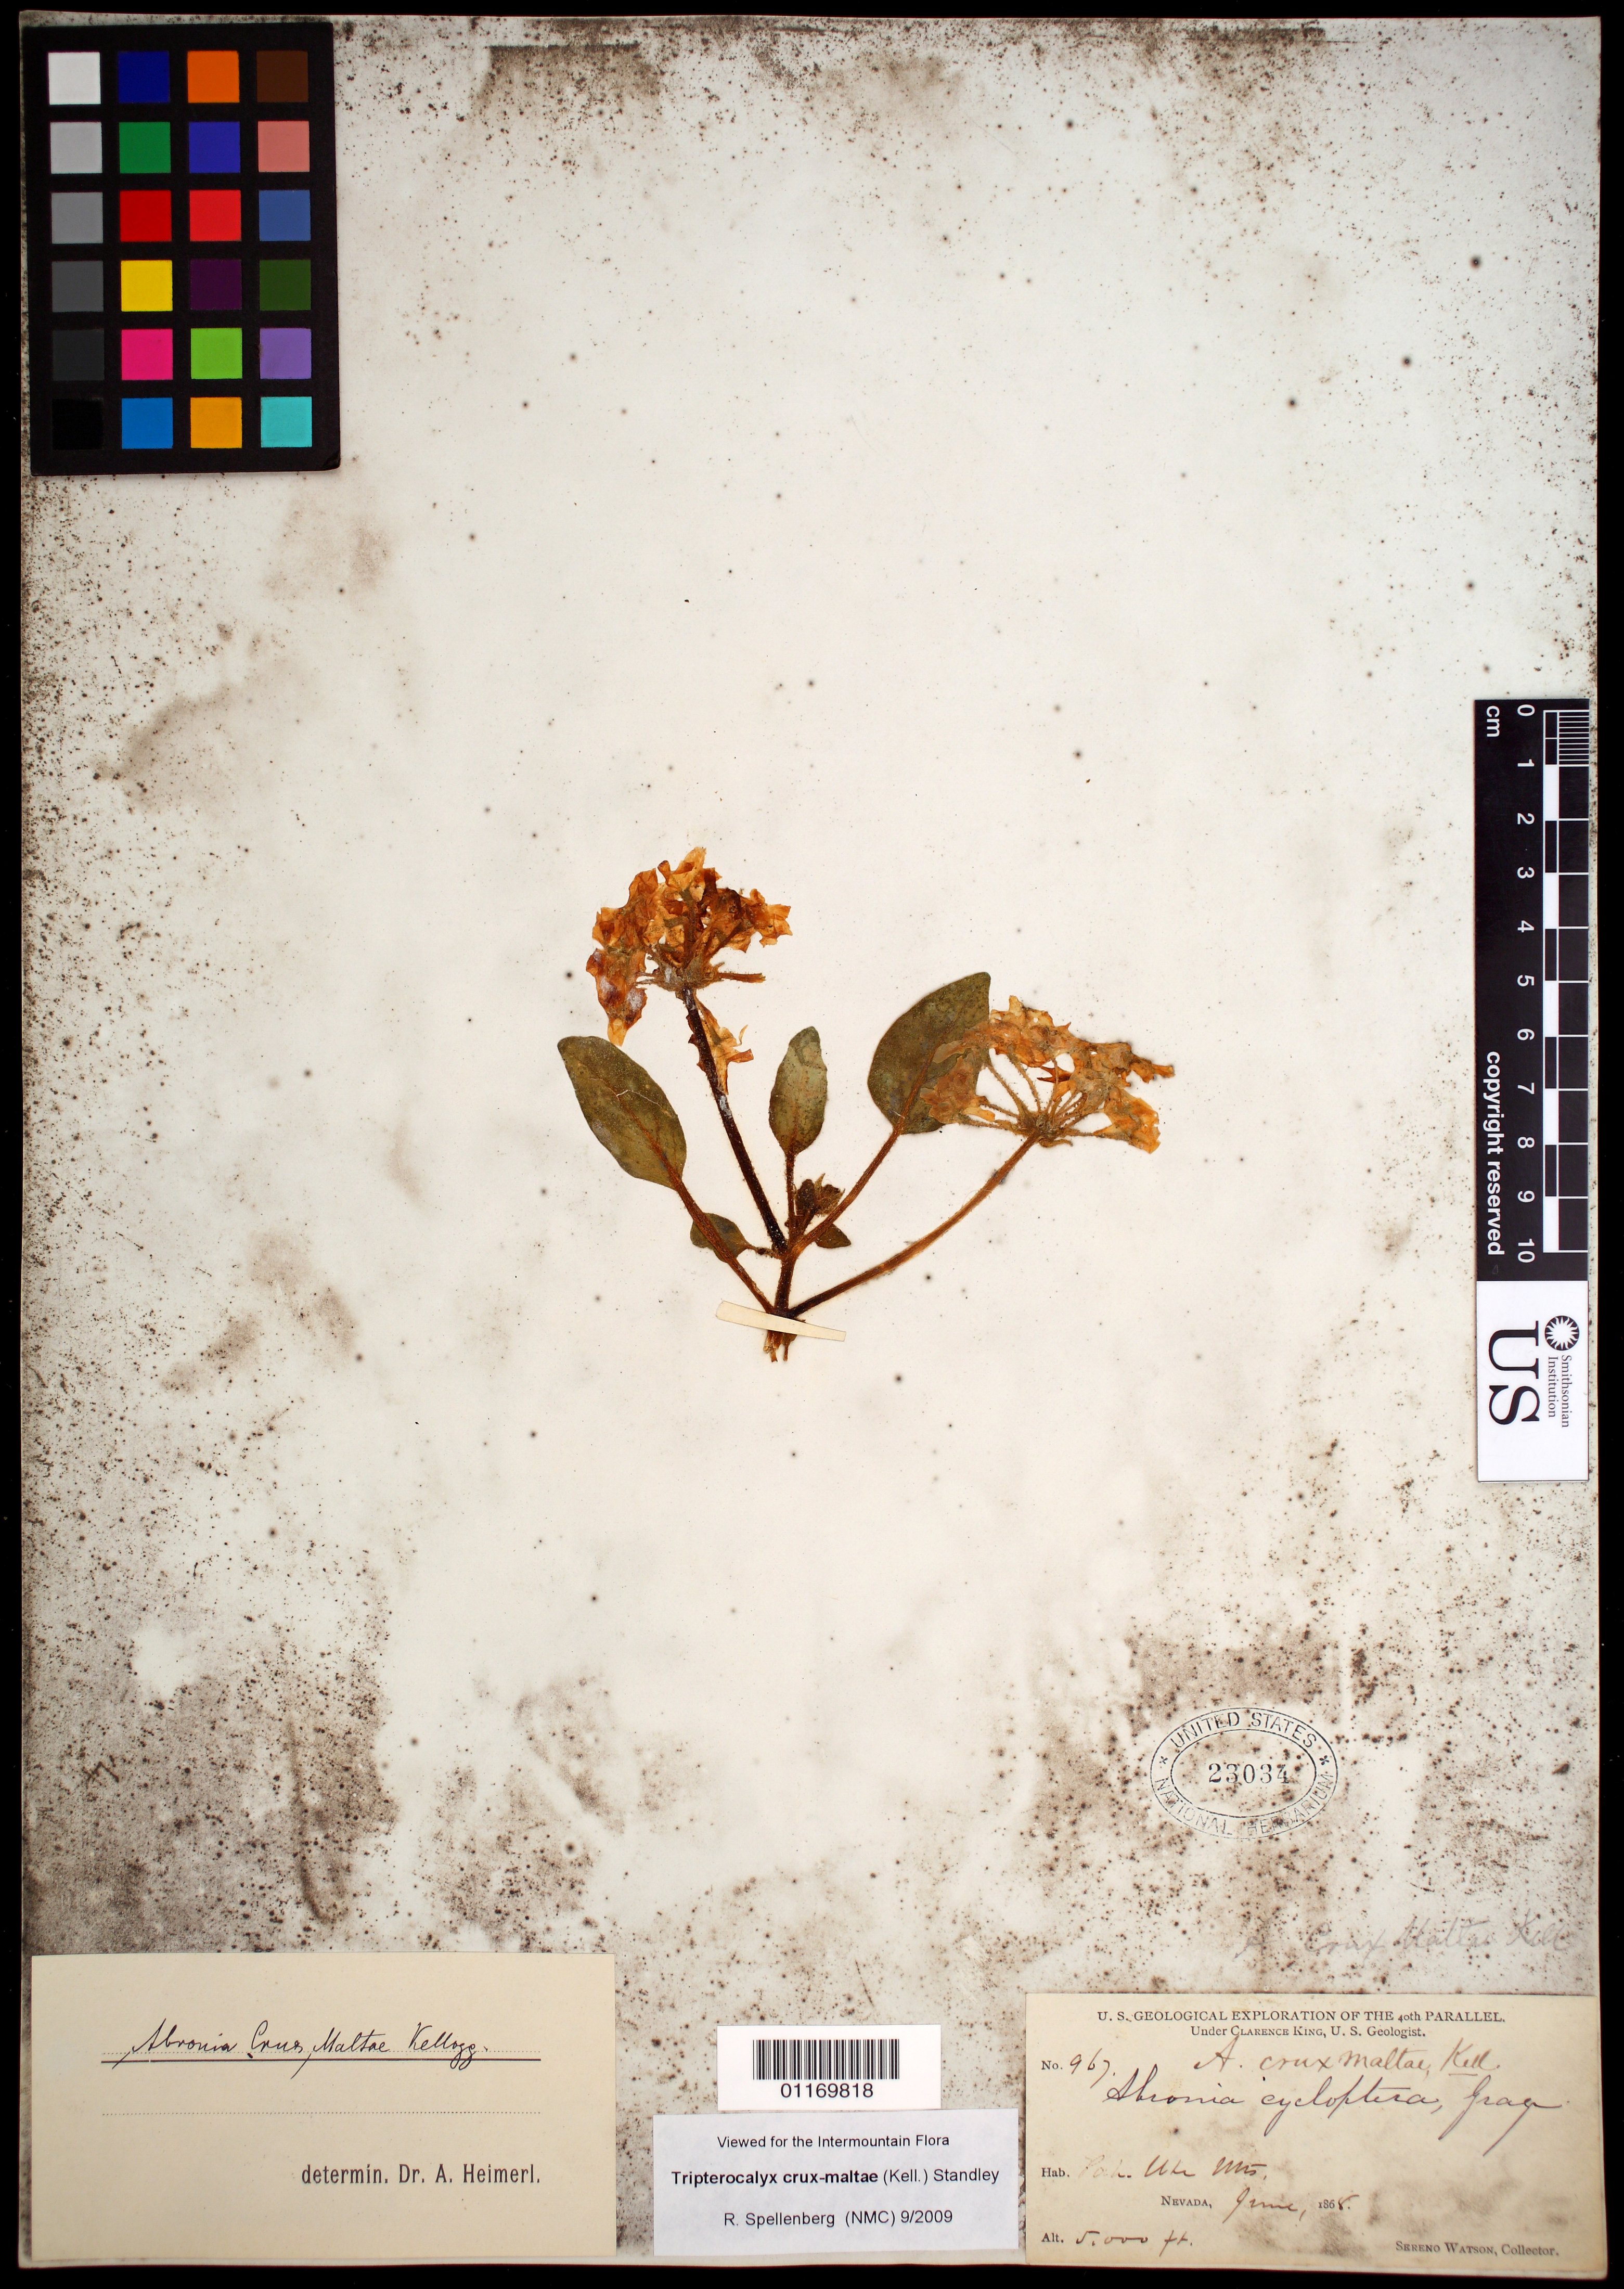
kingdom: Plantae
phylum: Tracheophyta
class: Magnoliopsida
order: Caryophyllales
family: Nyctaginaceae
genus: Tripterocalyx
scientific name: Tripterocalyx crux-maltae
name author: Standl.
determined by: Spellenberg, R.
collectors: S. Watson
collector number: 967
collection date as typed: Jun 1868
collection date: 1868-06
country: United States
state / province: Nevada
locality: Pah-hue Mountains.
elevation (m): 1524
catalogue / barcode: US 23034